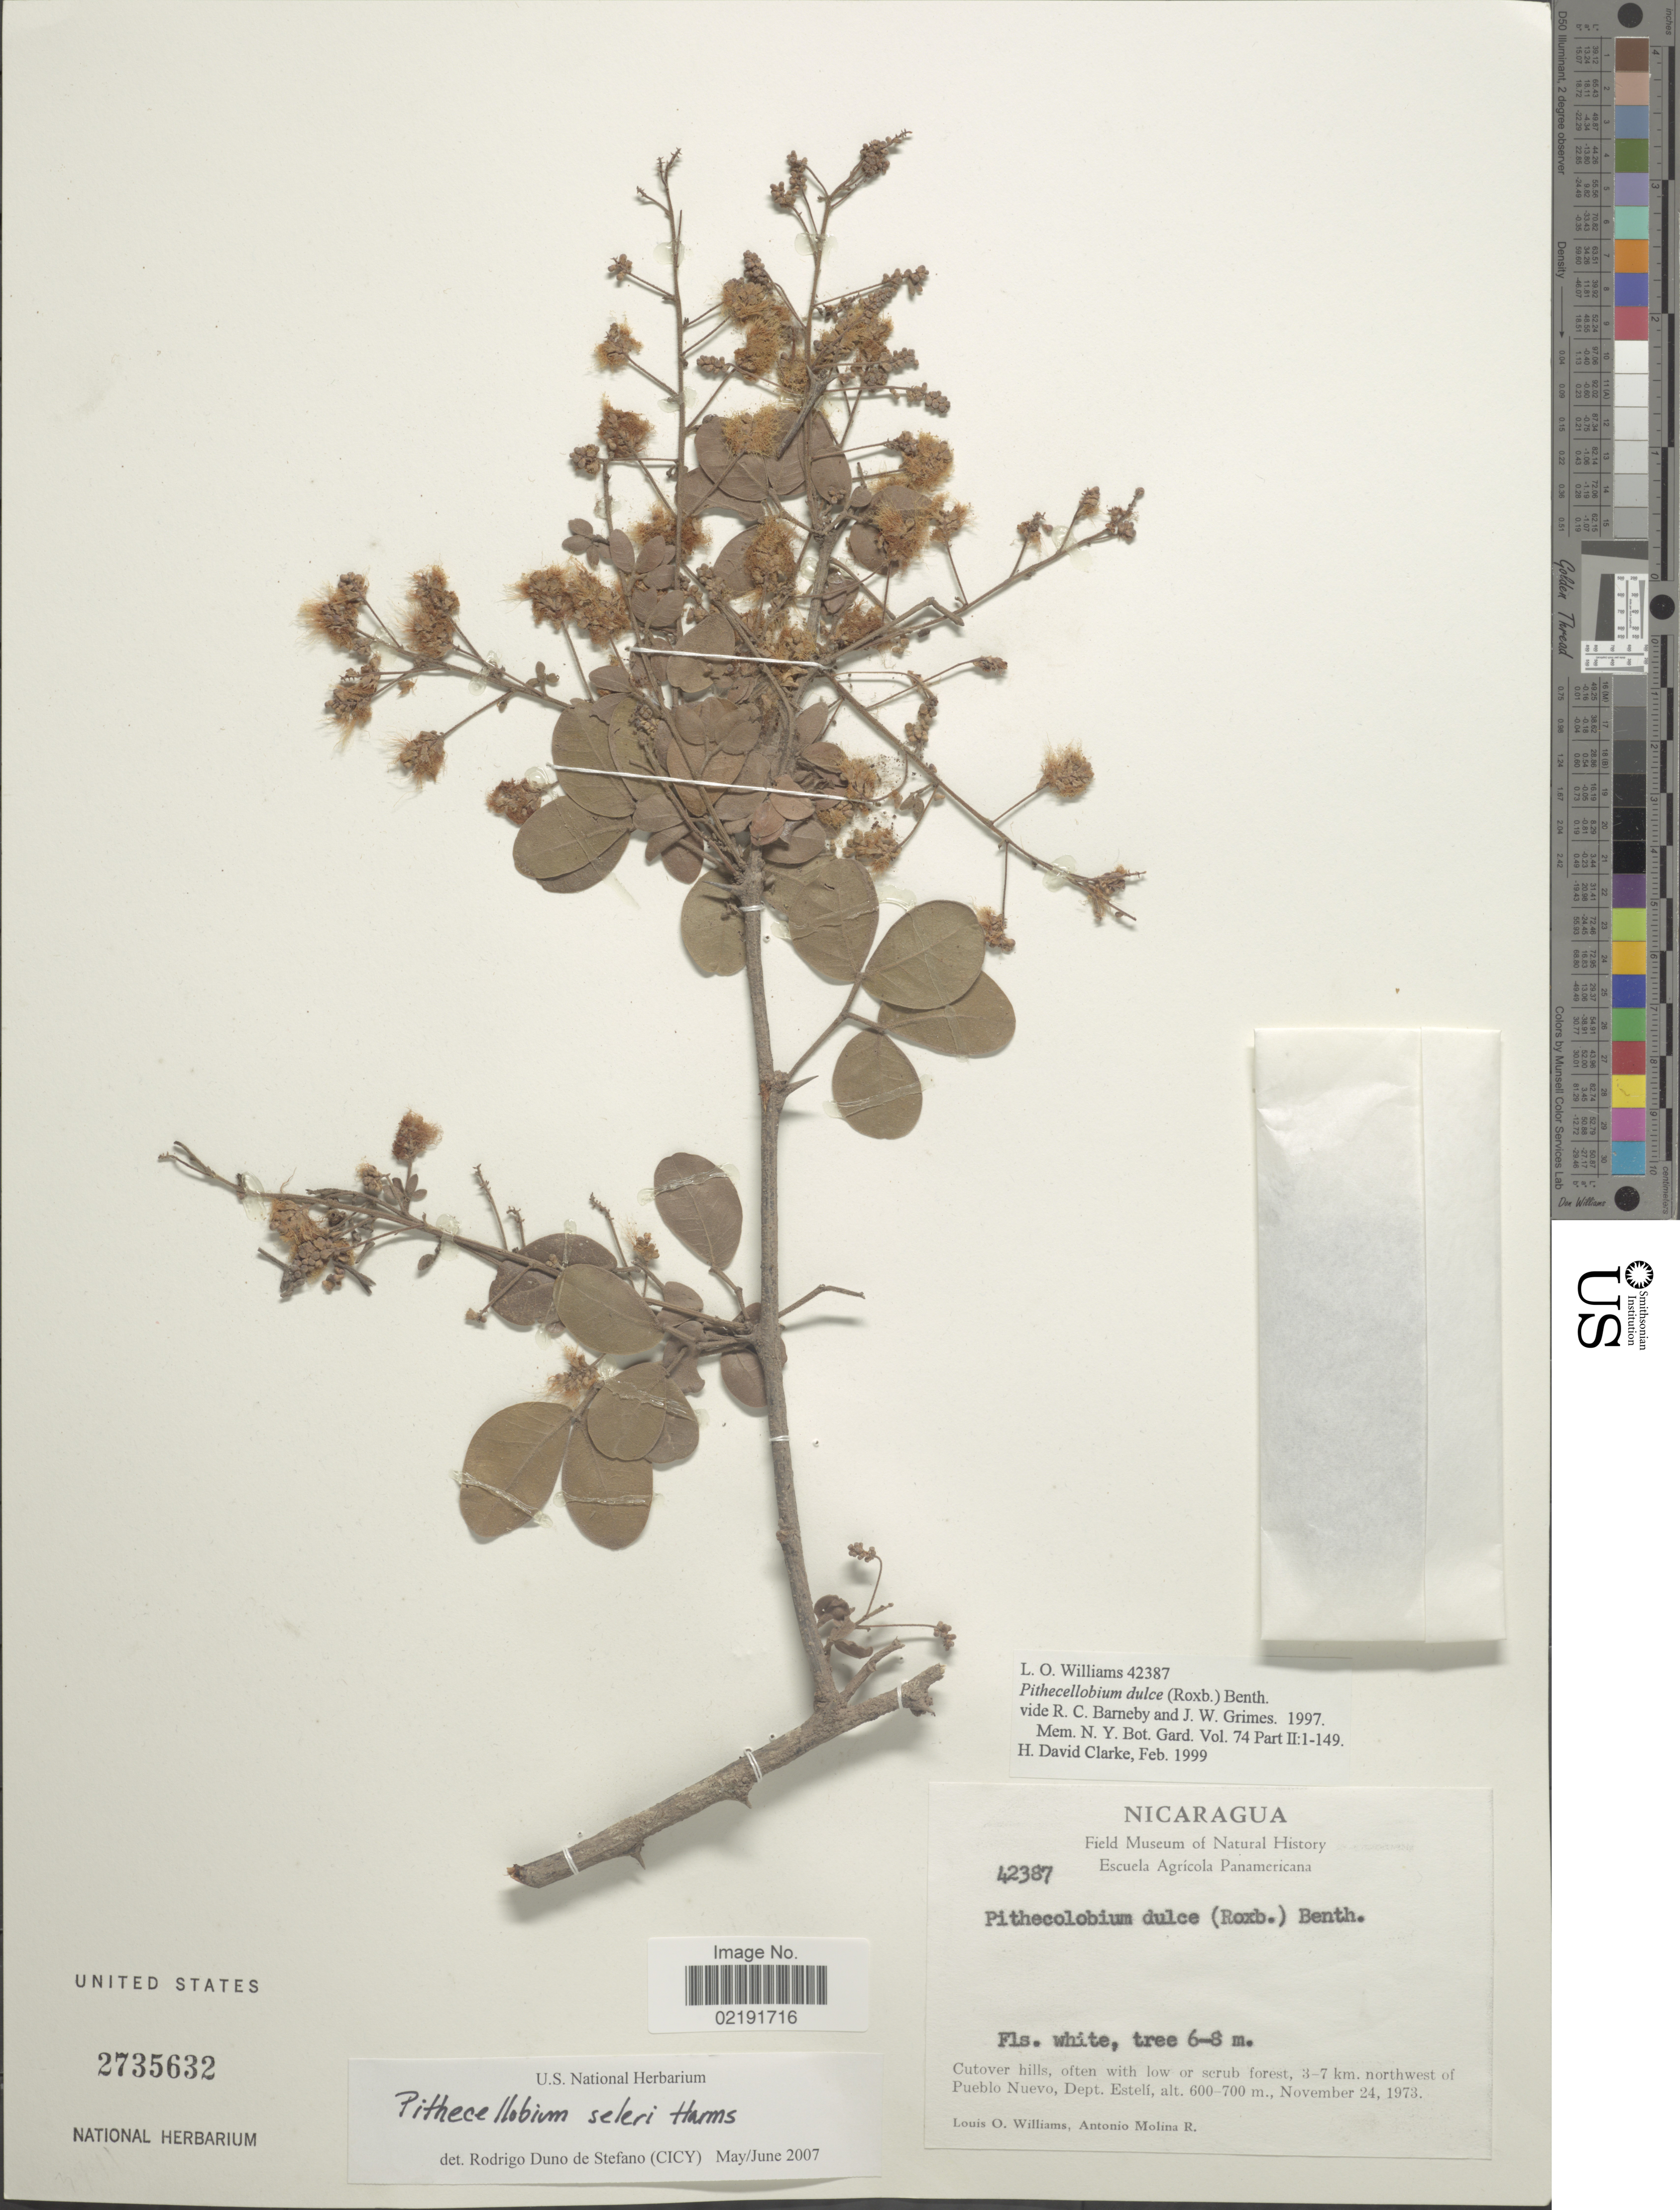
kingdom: Plantae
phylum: Tracheophyta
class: Magnoliopsida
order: Fabales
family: Fabaceae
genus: Pithecellobium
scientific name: Pithecellobium seleri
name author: Harms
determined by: Duno de Stefano, R.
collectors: L. O. Williams & A. Molina R.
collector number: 42387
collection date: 1973-11-24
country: Nicaragua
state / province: Esteli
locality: Cutover hills, often with low or scrub forest, 3-7 km. northwest of Pueblo Nuevo, Dept. Estelí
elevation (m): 600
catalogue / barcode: US 2735632